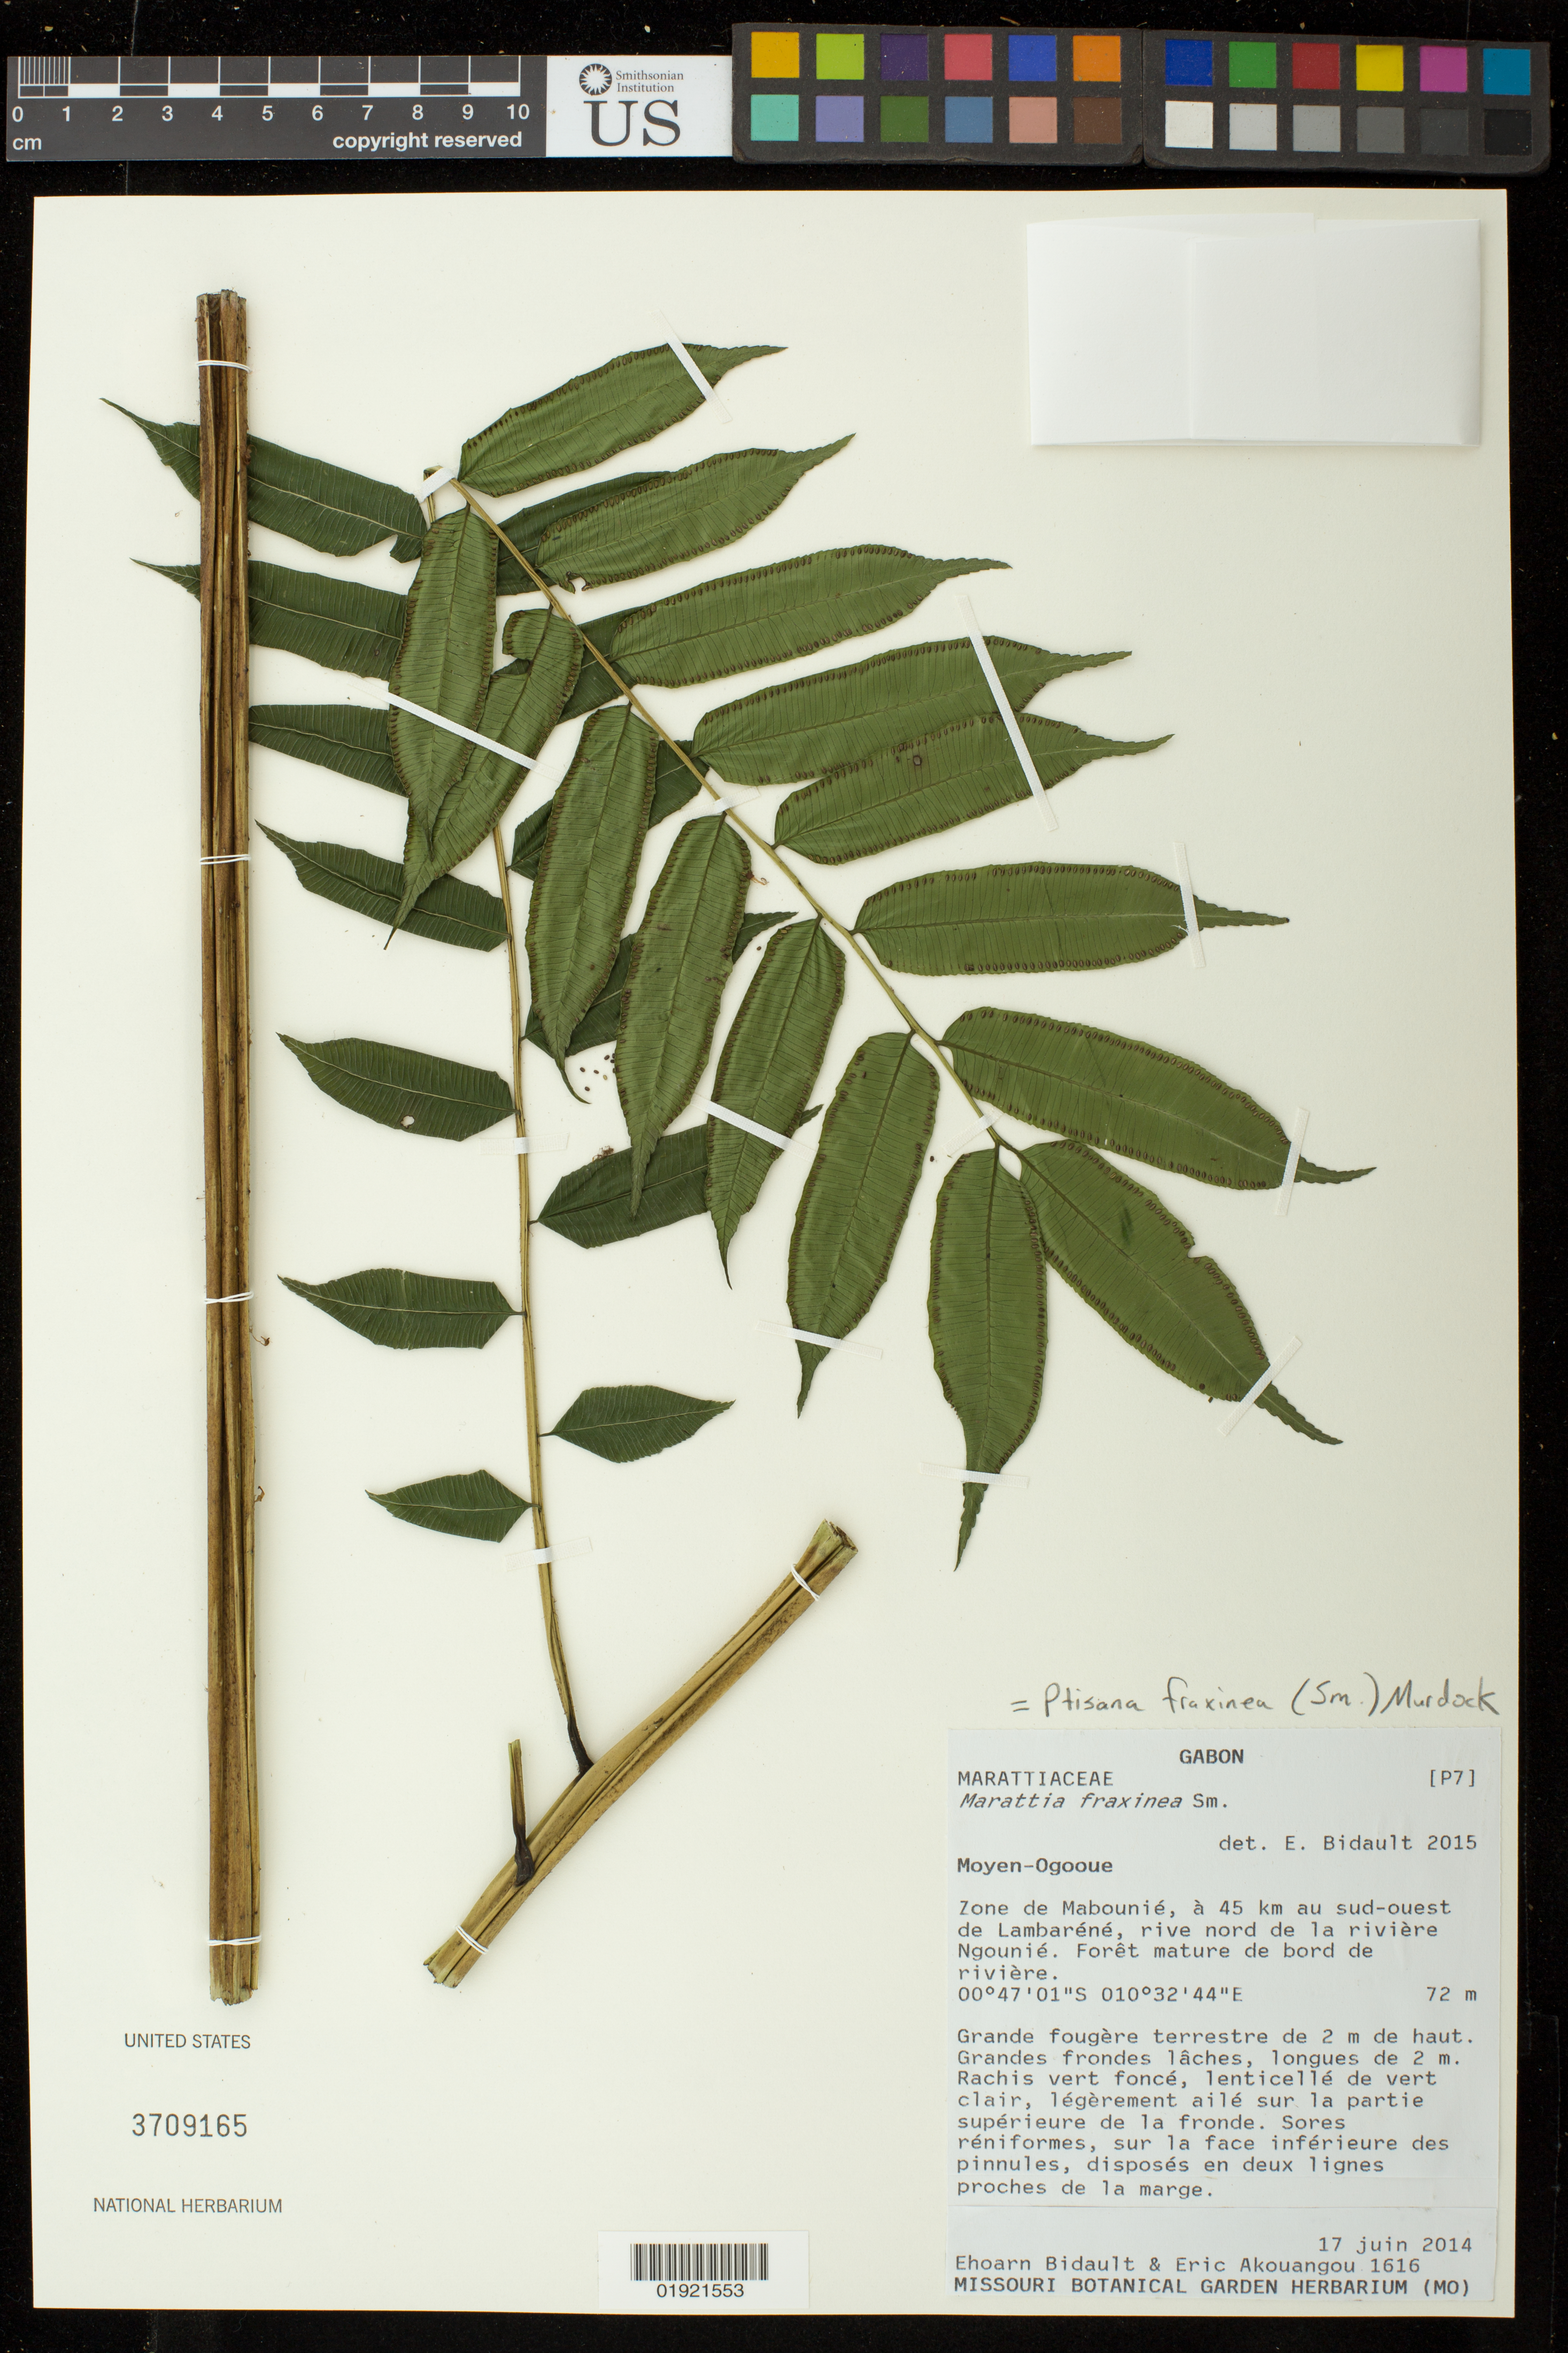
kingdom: Plantae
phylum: Tracheophyta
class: Polypodiopsida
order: Marattiales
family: Marattiaceae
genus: Ptisana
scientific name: Ptisana fraxinea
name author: (Sm.) Murdock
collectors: E. Bidault & E. Akouangou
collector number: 1616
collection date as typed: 17 juin 2014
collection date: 2014-06-17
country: Gabon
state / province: Moyen-Ogooué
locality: Zone de Mabounie, a 45 km au sud-ouest de Lambarene, rive nord de la riviere Ngounie. Foret mature de bord de riviere.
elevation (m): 72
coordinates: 0 47 1 S, 10 32 44 E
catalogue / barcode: US 3709165